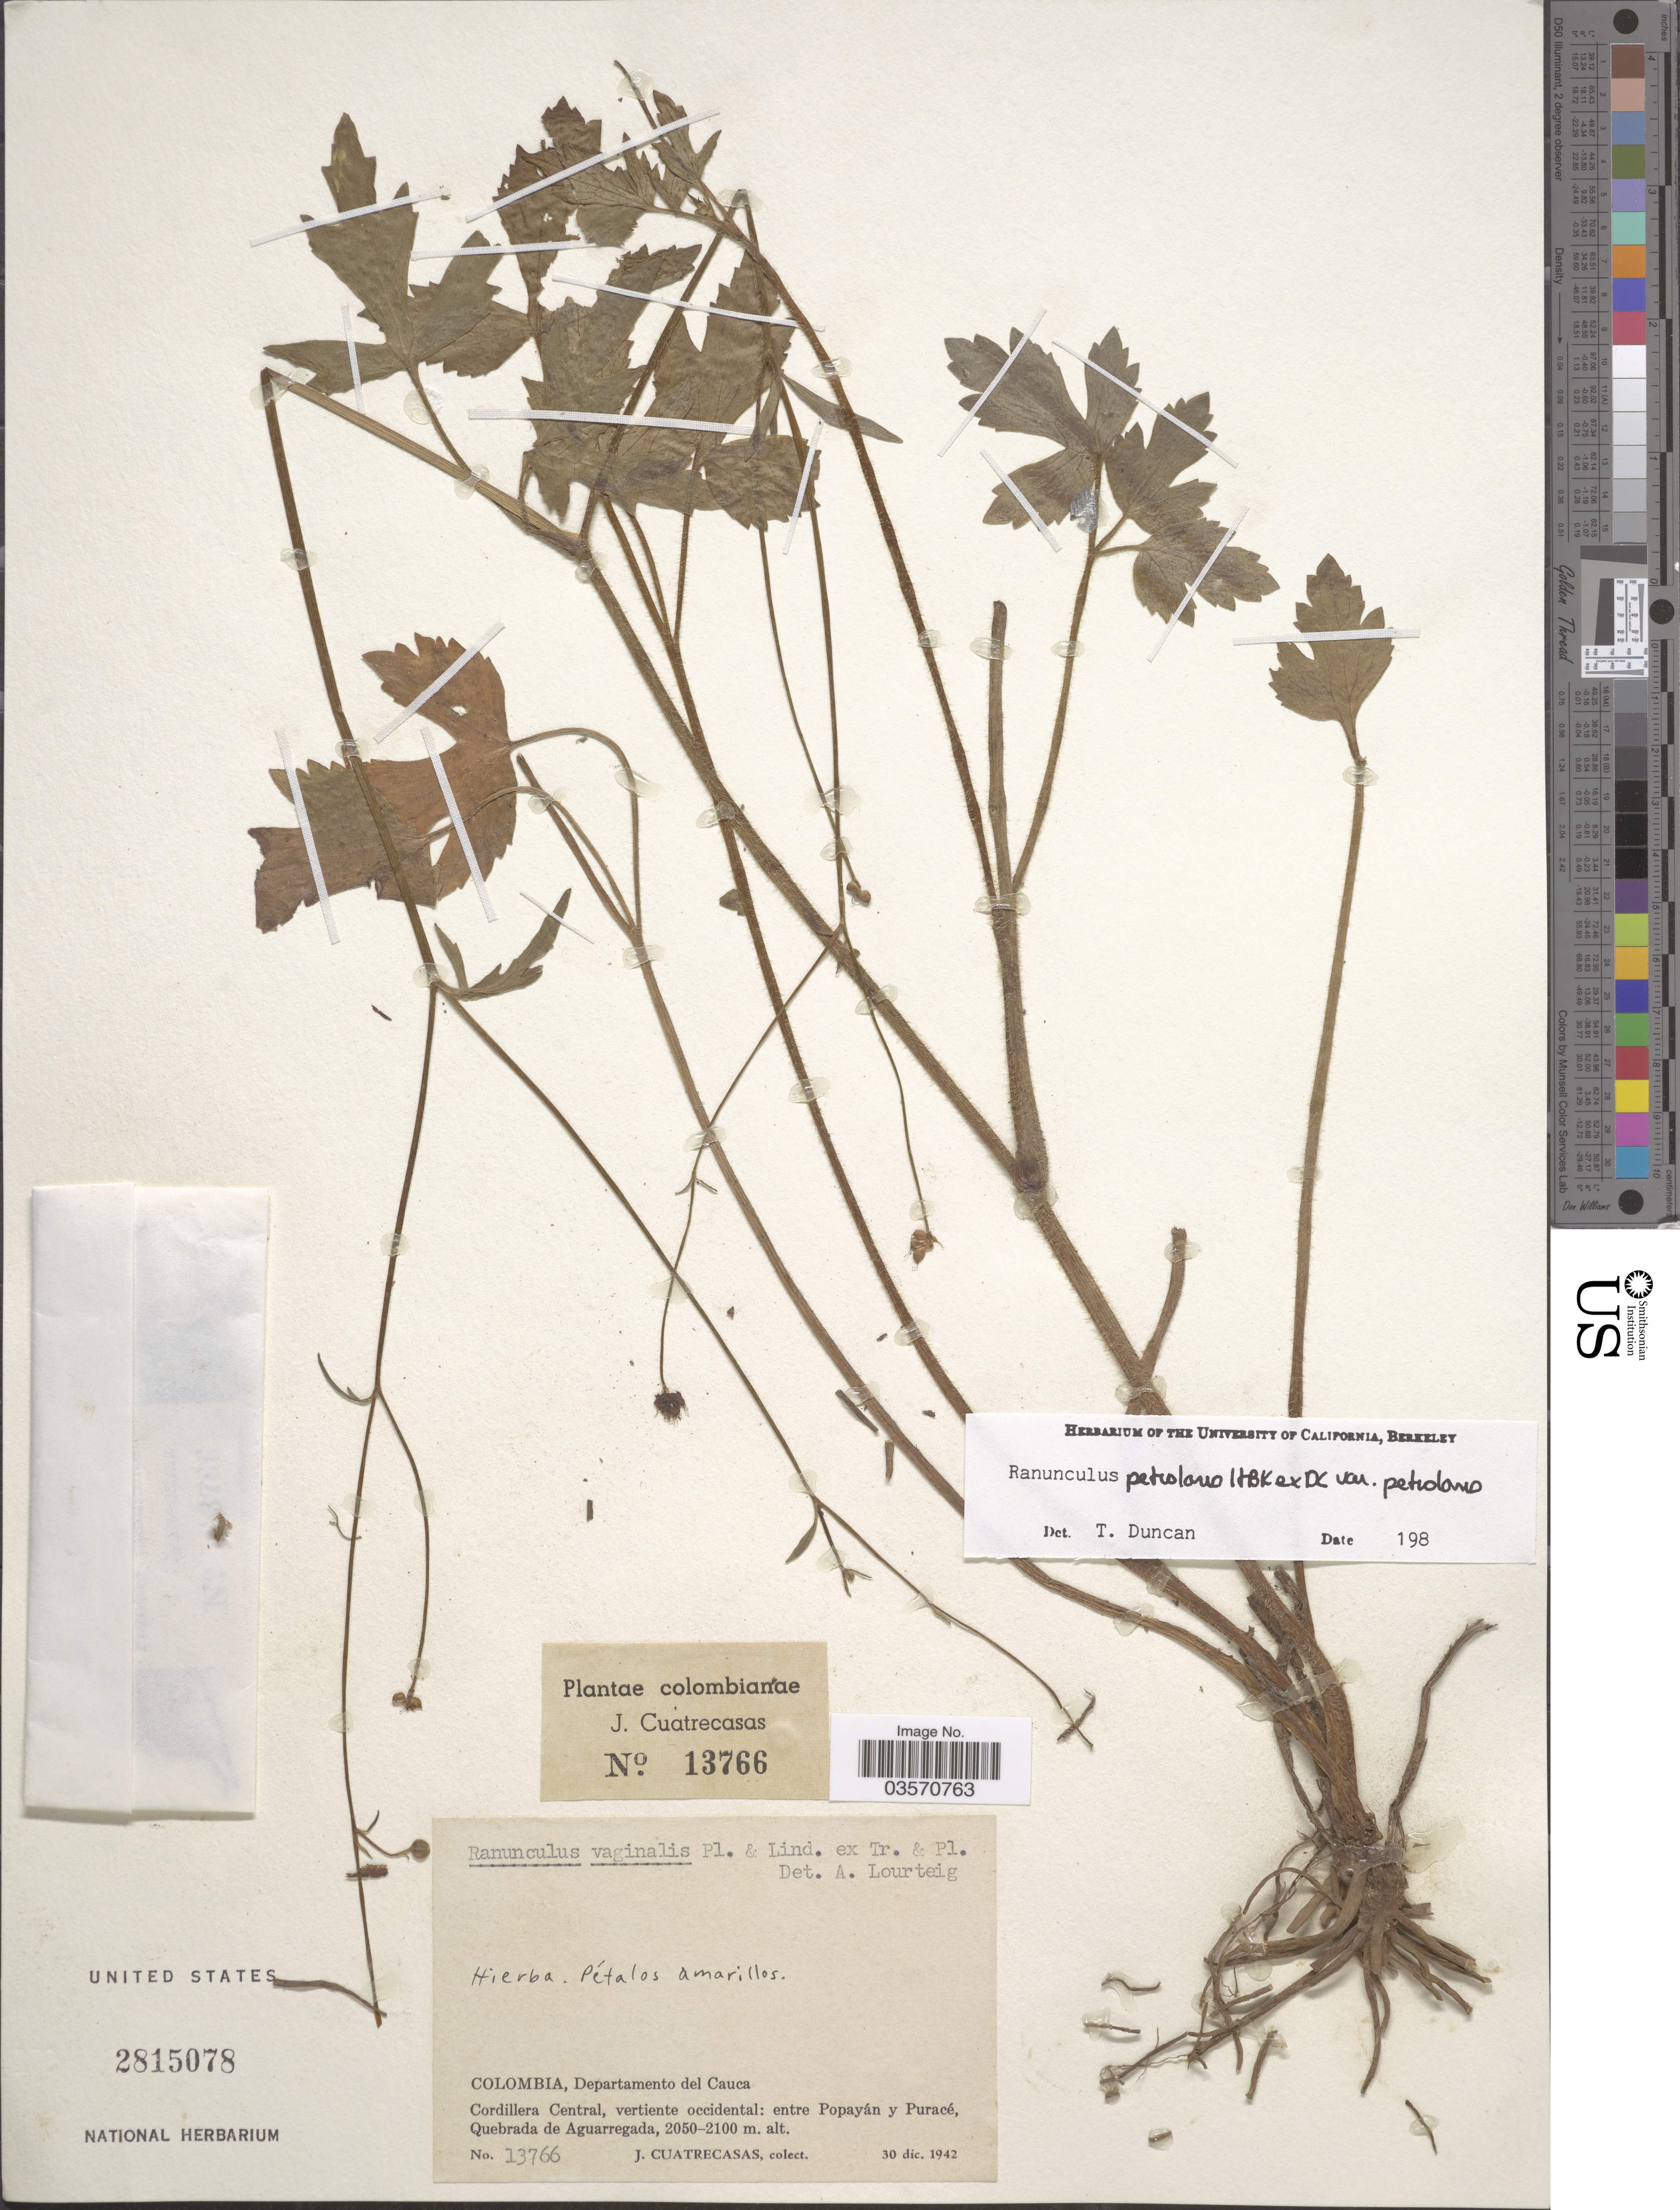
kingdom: Plantae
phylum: Tracheophyta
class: Magnoliopsida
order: Ranunculales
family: Ranunculaceae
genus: Ranunculus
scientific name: Ranunculus petiolaris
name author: Kunth ex DC.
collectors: J. Cuatrecasas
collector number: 13766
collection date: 1942-12-30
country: Colombia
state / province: Cauca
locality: Departamento del Cauca. Cordillera Central, vertiente occidental: entre Popayán y Puracé, Qeubrada de Aguarregada.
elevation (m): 2050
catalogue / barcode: US 2815078